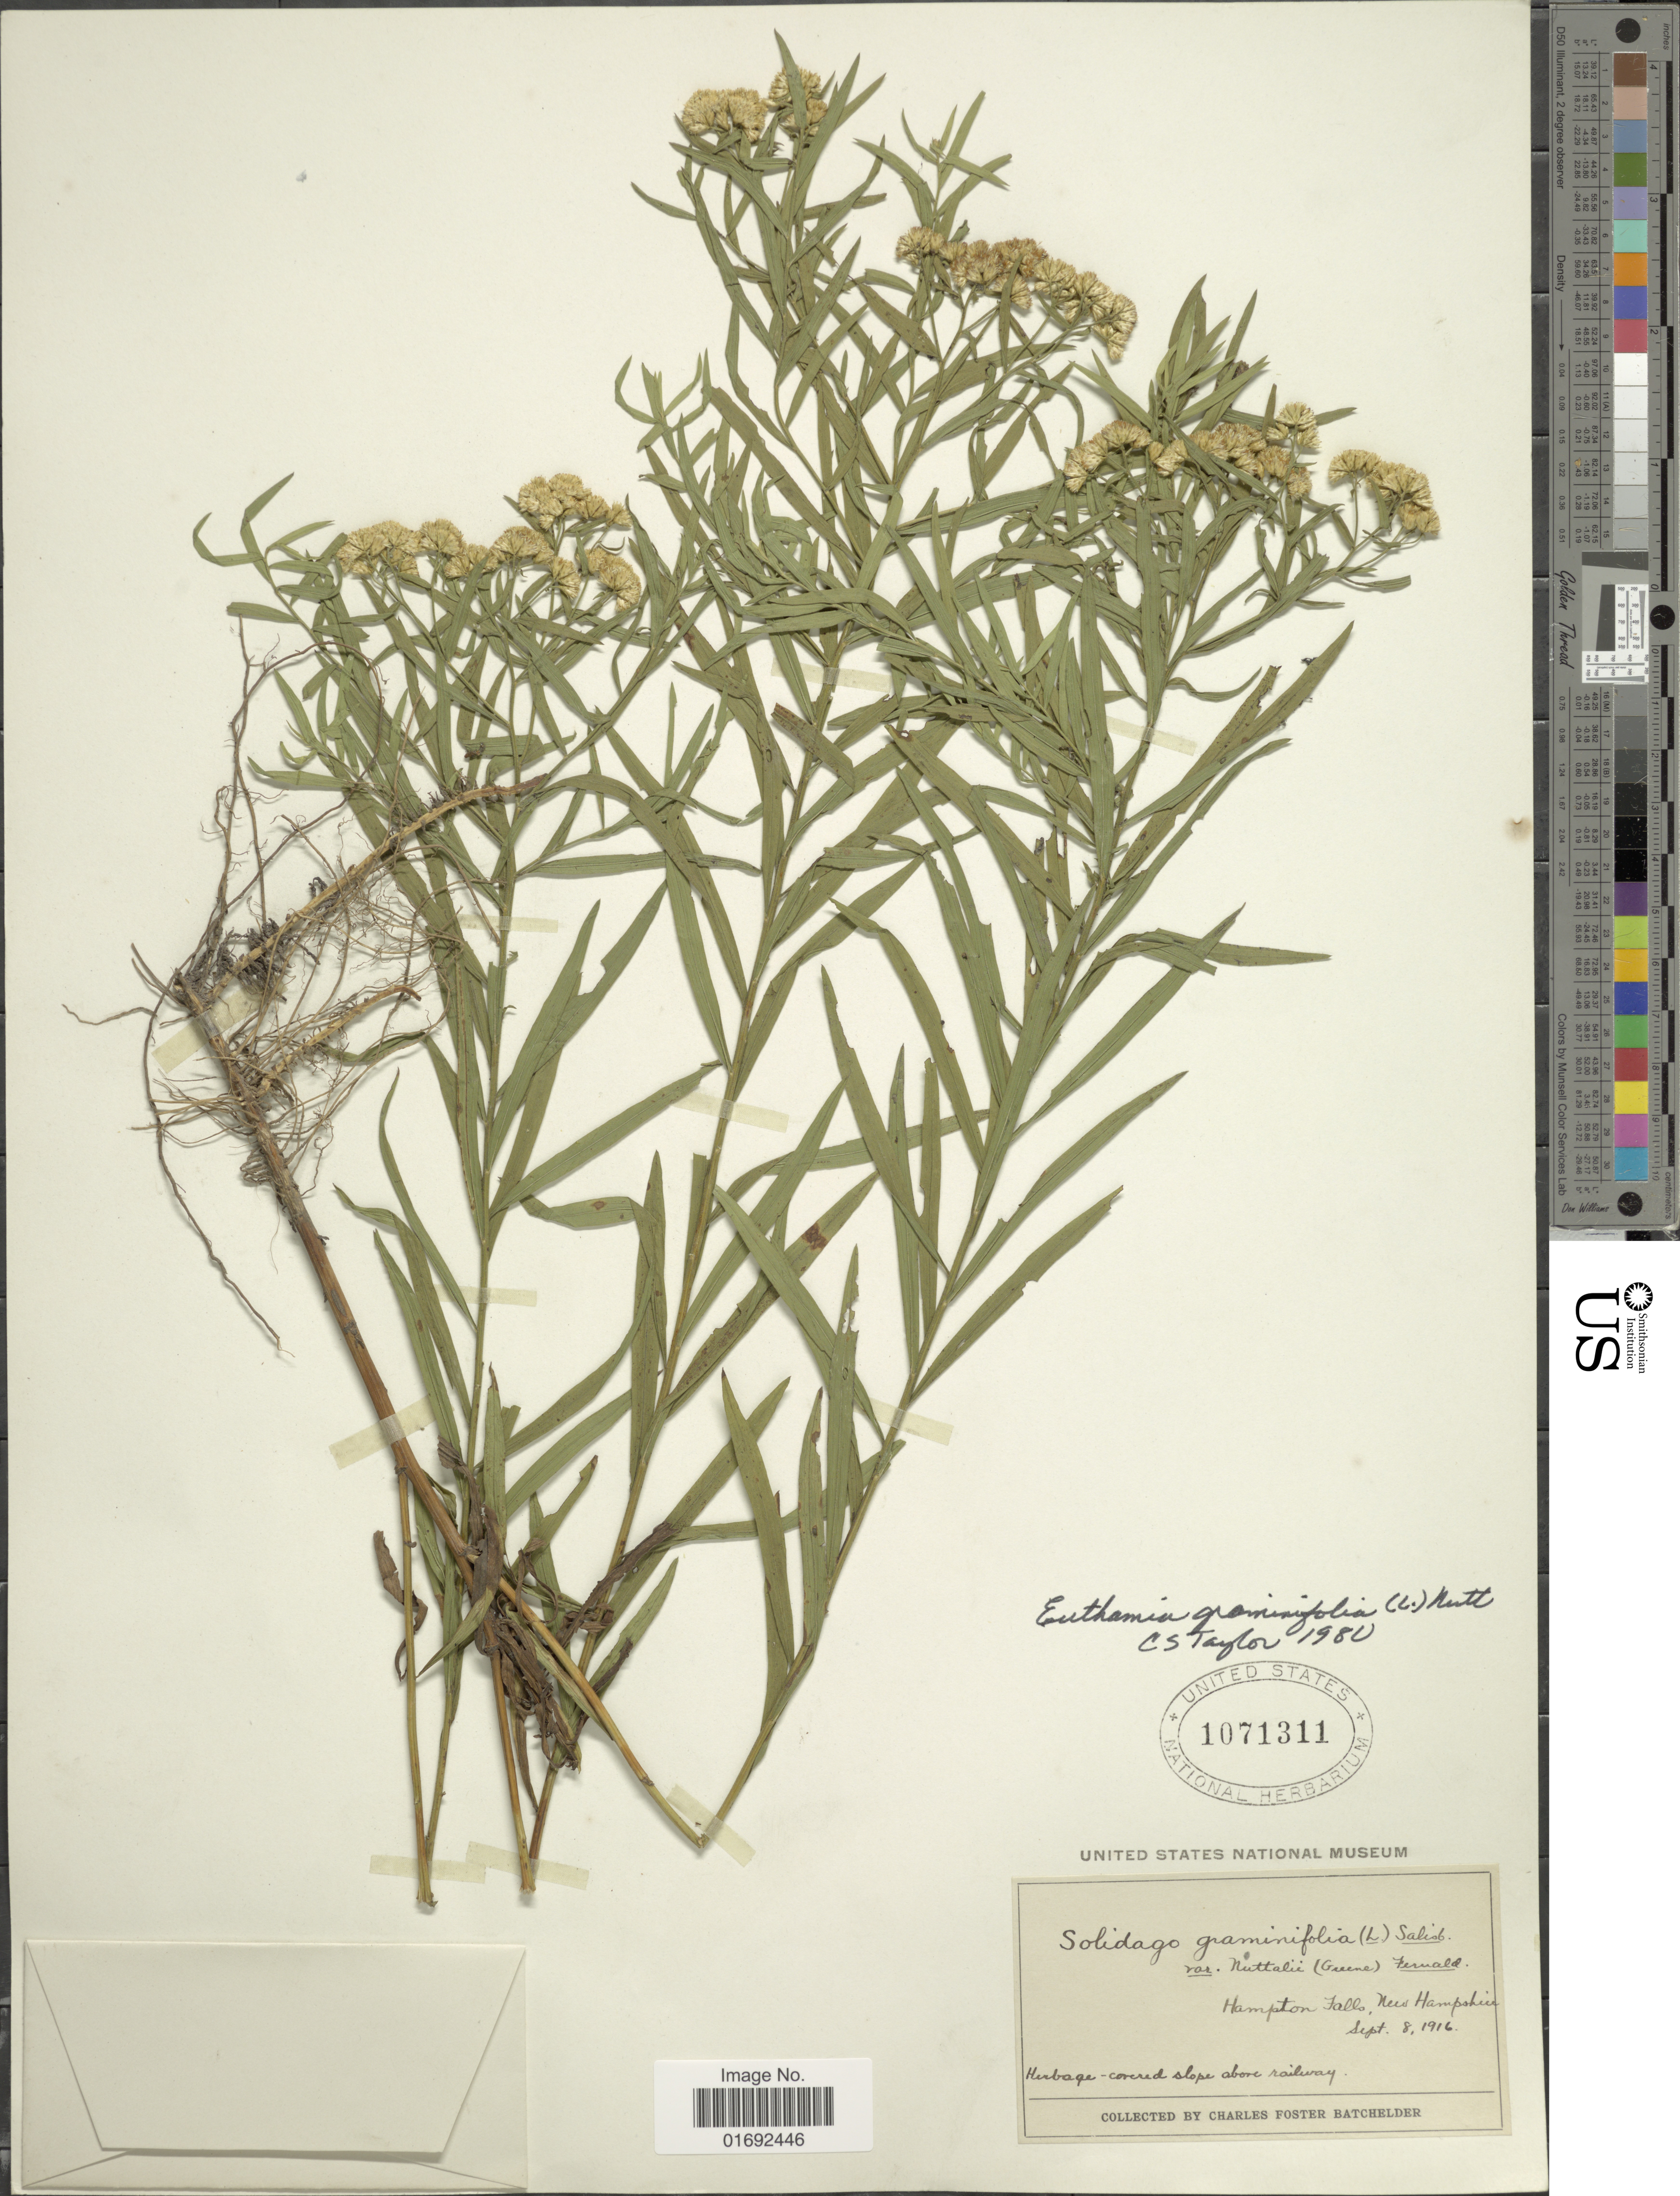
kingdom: Plantae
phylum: Tracheophyta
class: Magnoliopsida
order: Asterales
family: Asteraceae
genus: Euthamia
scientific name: Euthamia graminifolia var. nuttalii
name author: (S.W. Greene) W. Stone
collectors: C. Batchelder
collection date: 1916-09-08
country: United States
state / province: New Hampshire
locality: Hampton Falls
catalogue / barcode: US 1071311